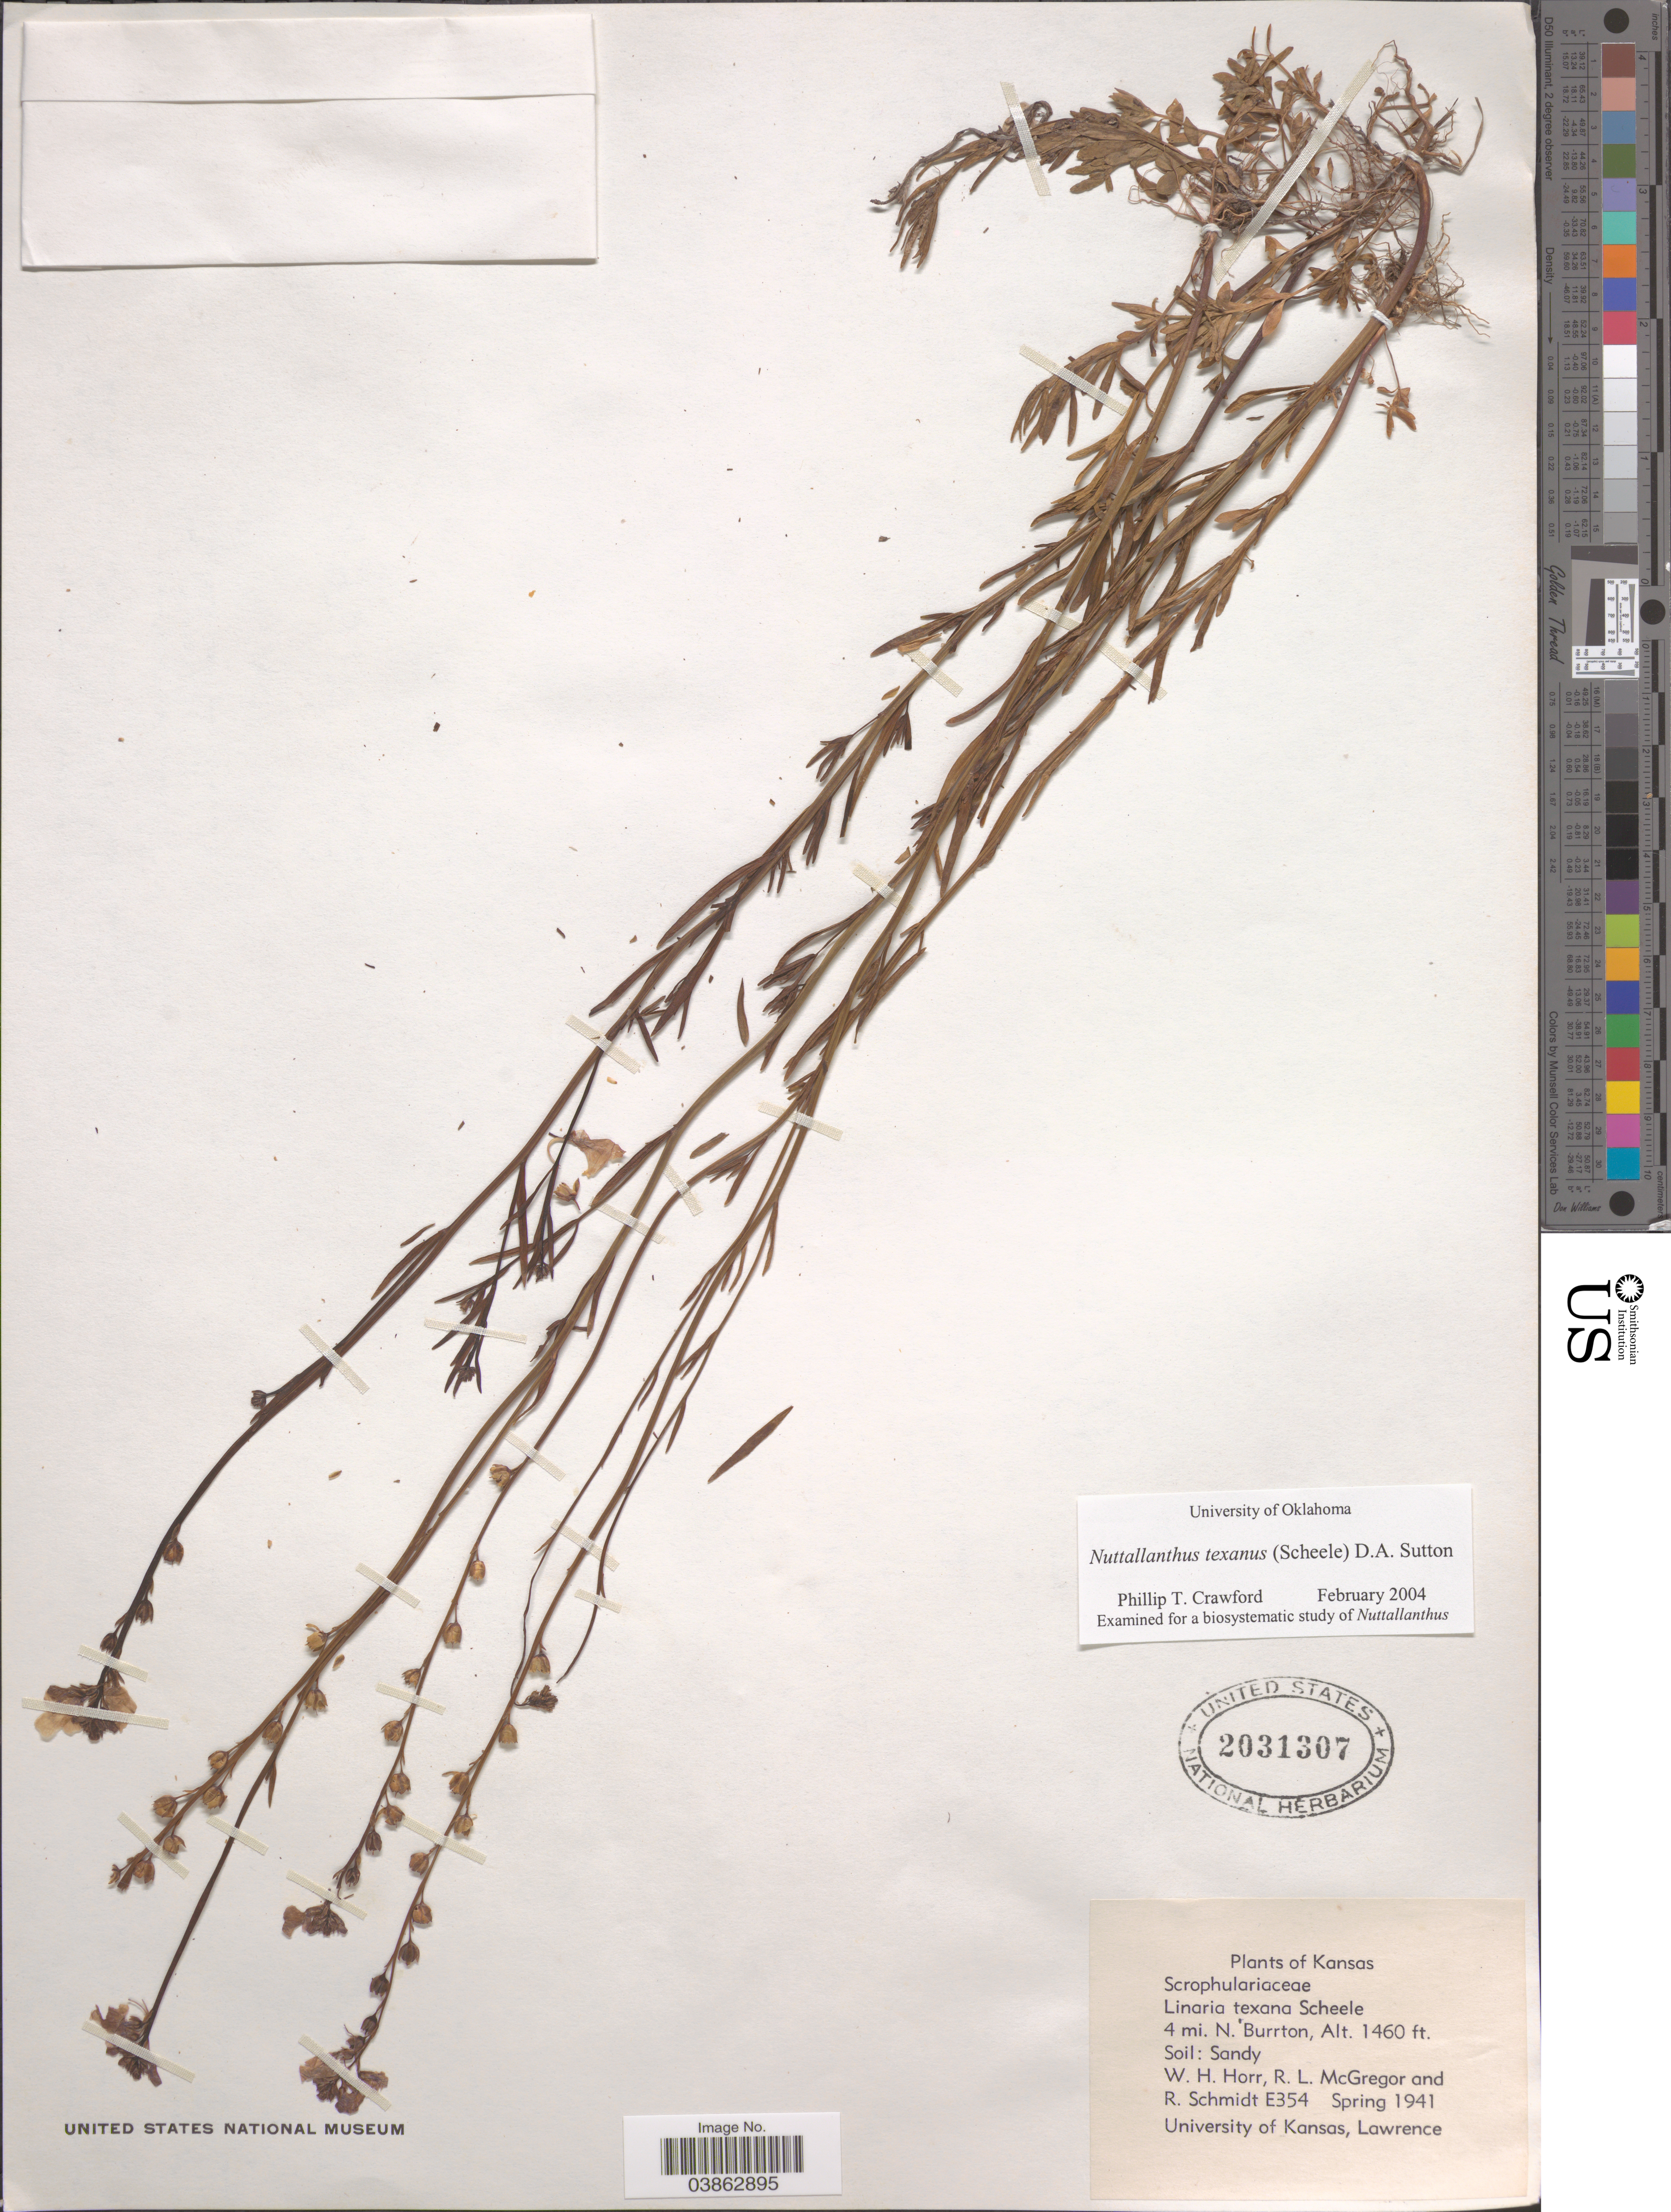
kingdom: Plantae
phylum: Tracheophyta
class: Magnoliopsida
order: Lamiales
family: Plantaginaceae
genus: Linaria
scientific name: Linaria texana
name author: Scheele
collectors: W. H. Horr, R. McGregor & R. Schmidt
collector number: E354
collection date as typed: Spring 1941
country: United States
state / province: Kansas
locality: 4 mi. N. Burrton.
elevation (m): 445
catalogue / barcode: US 2031307